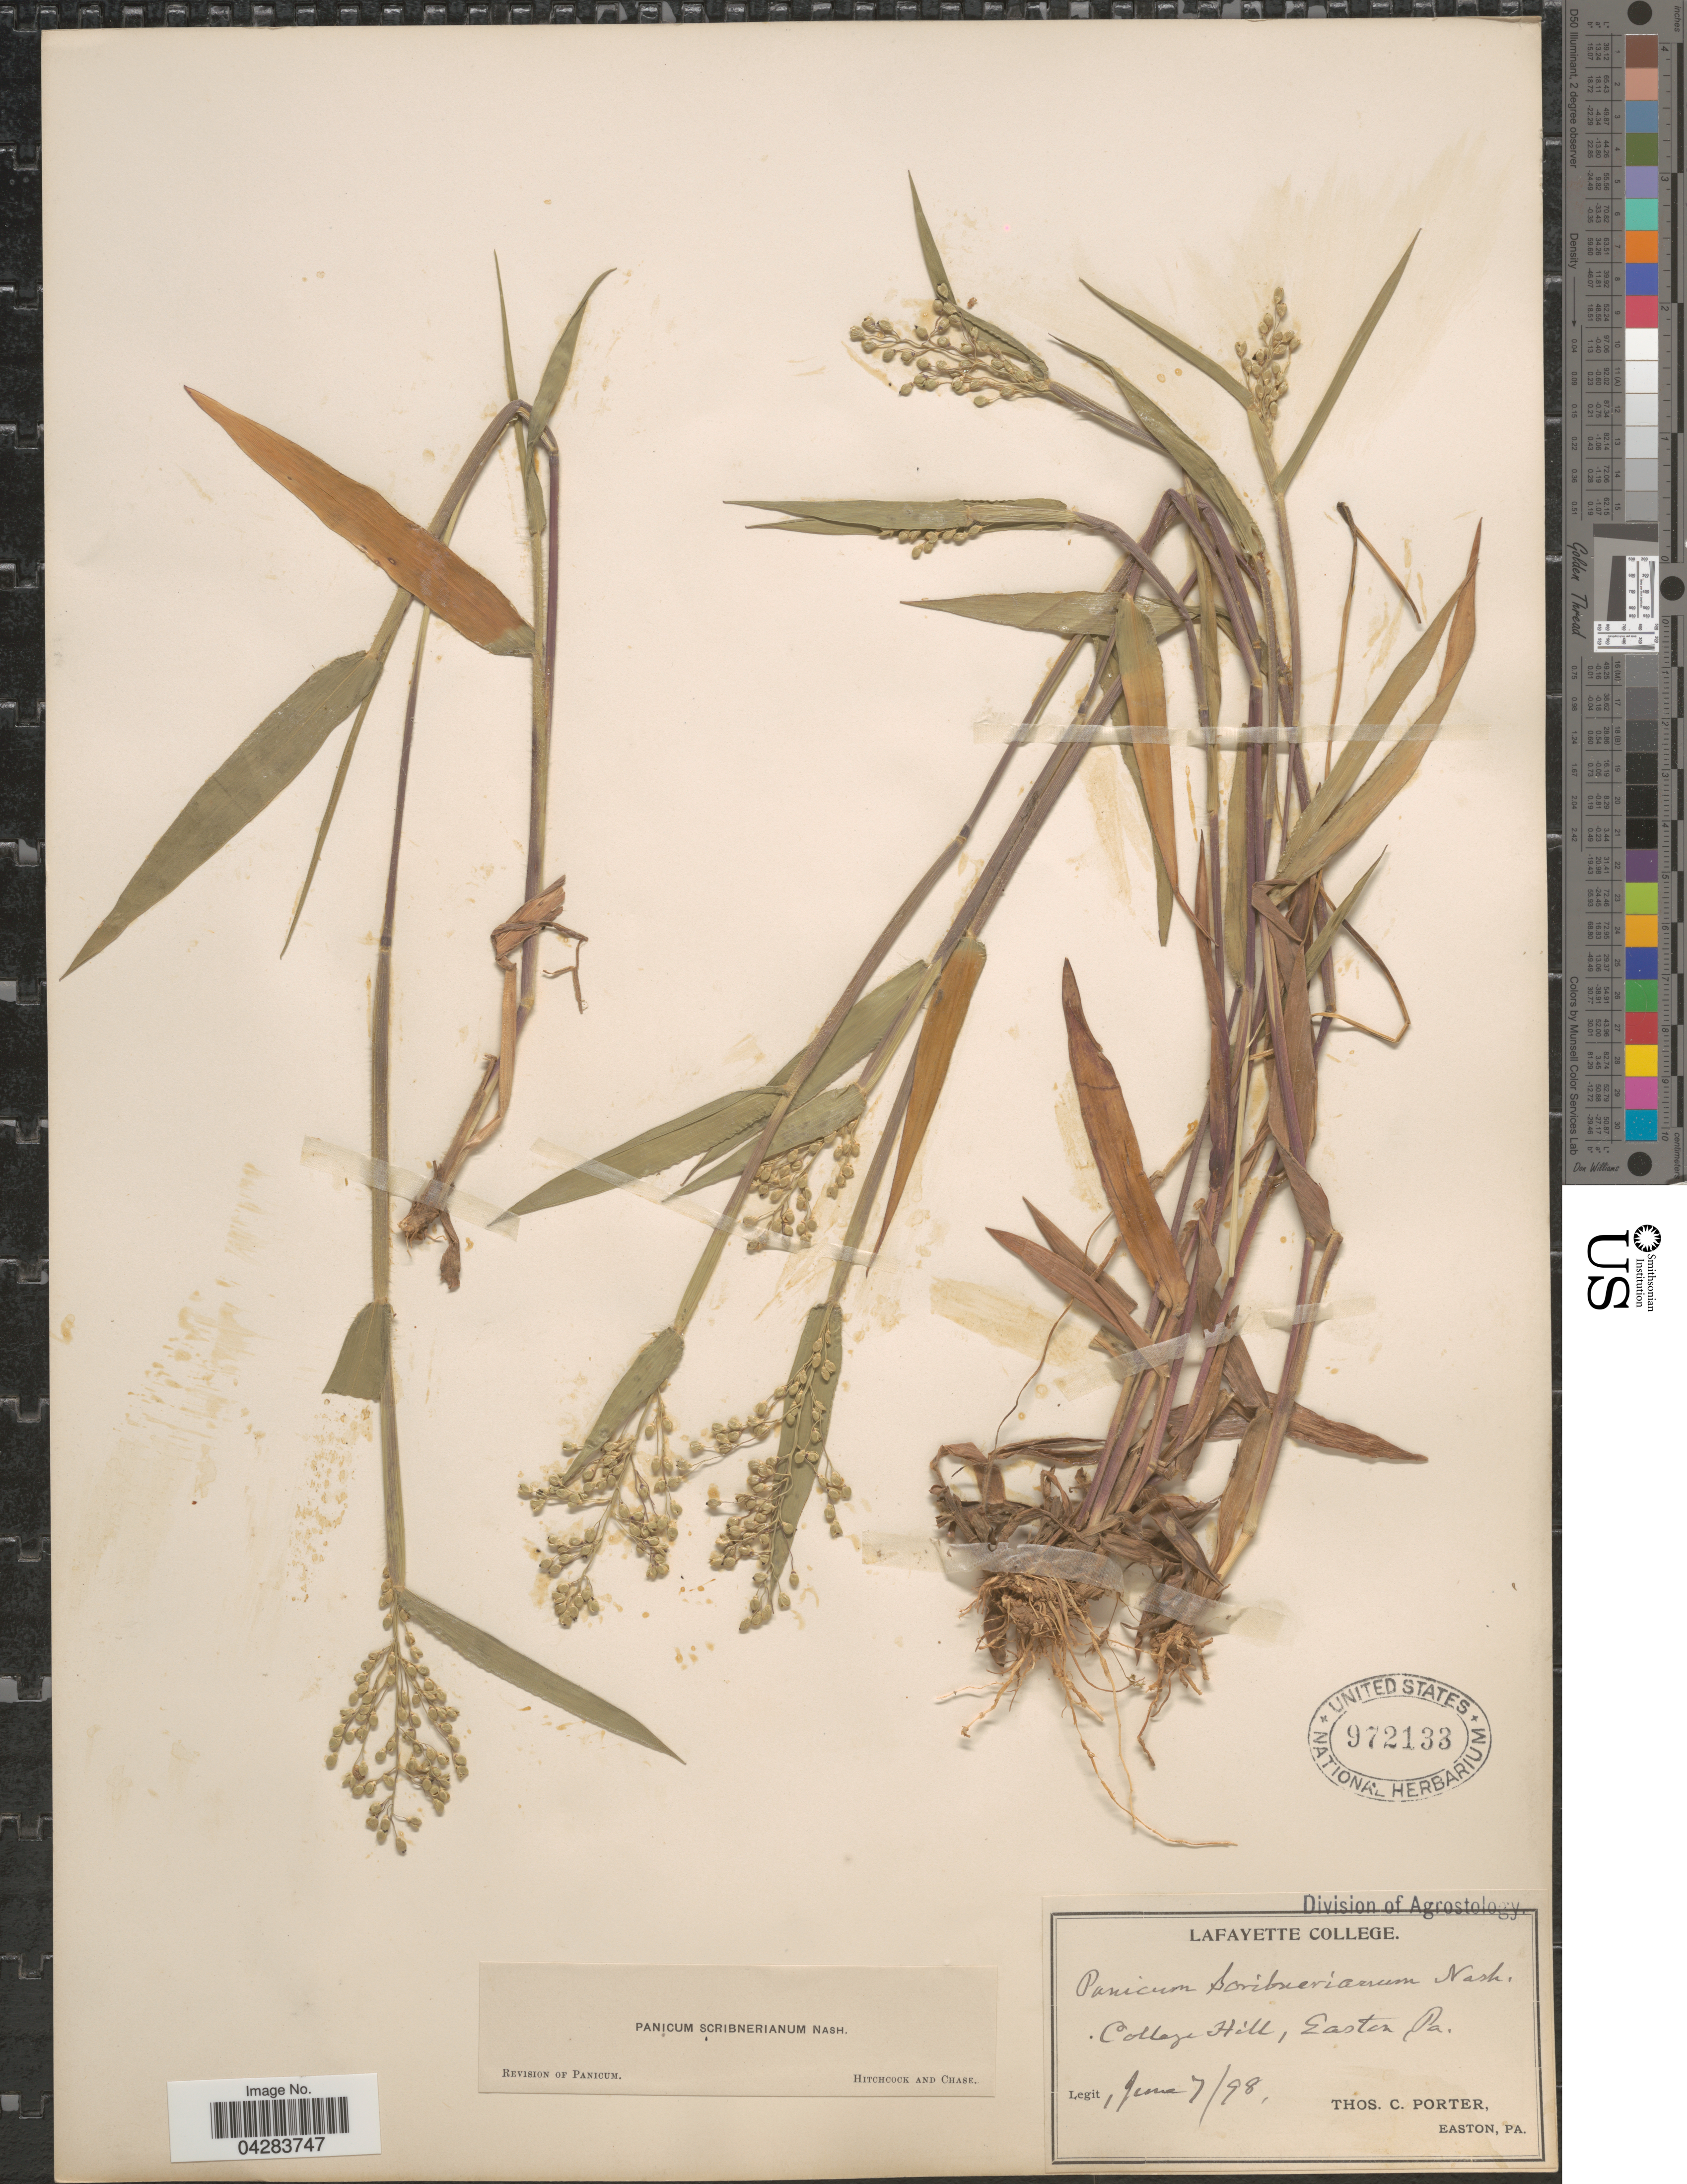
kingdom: Plantae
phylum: Tracheophyta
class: Liliopsida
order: Poales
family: Poaceae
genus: Dichanthelium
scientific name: Dichanthelium oligosanthes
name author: (Schult.) Gould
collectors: T. Porter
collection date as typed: Transcribed d/m/y: 7/6/98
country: United States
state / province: Pennsylvania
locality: College Hill, Easton.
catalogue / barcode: US 972133